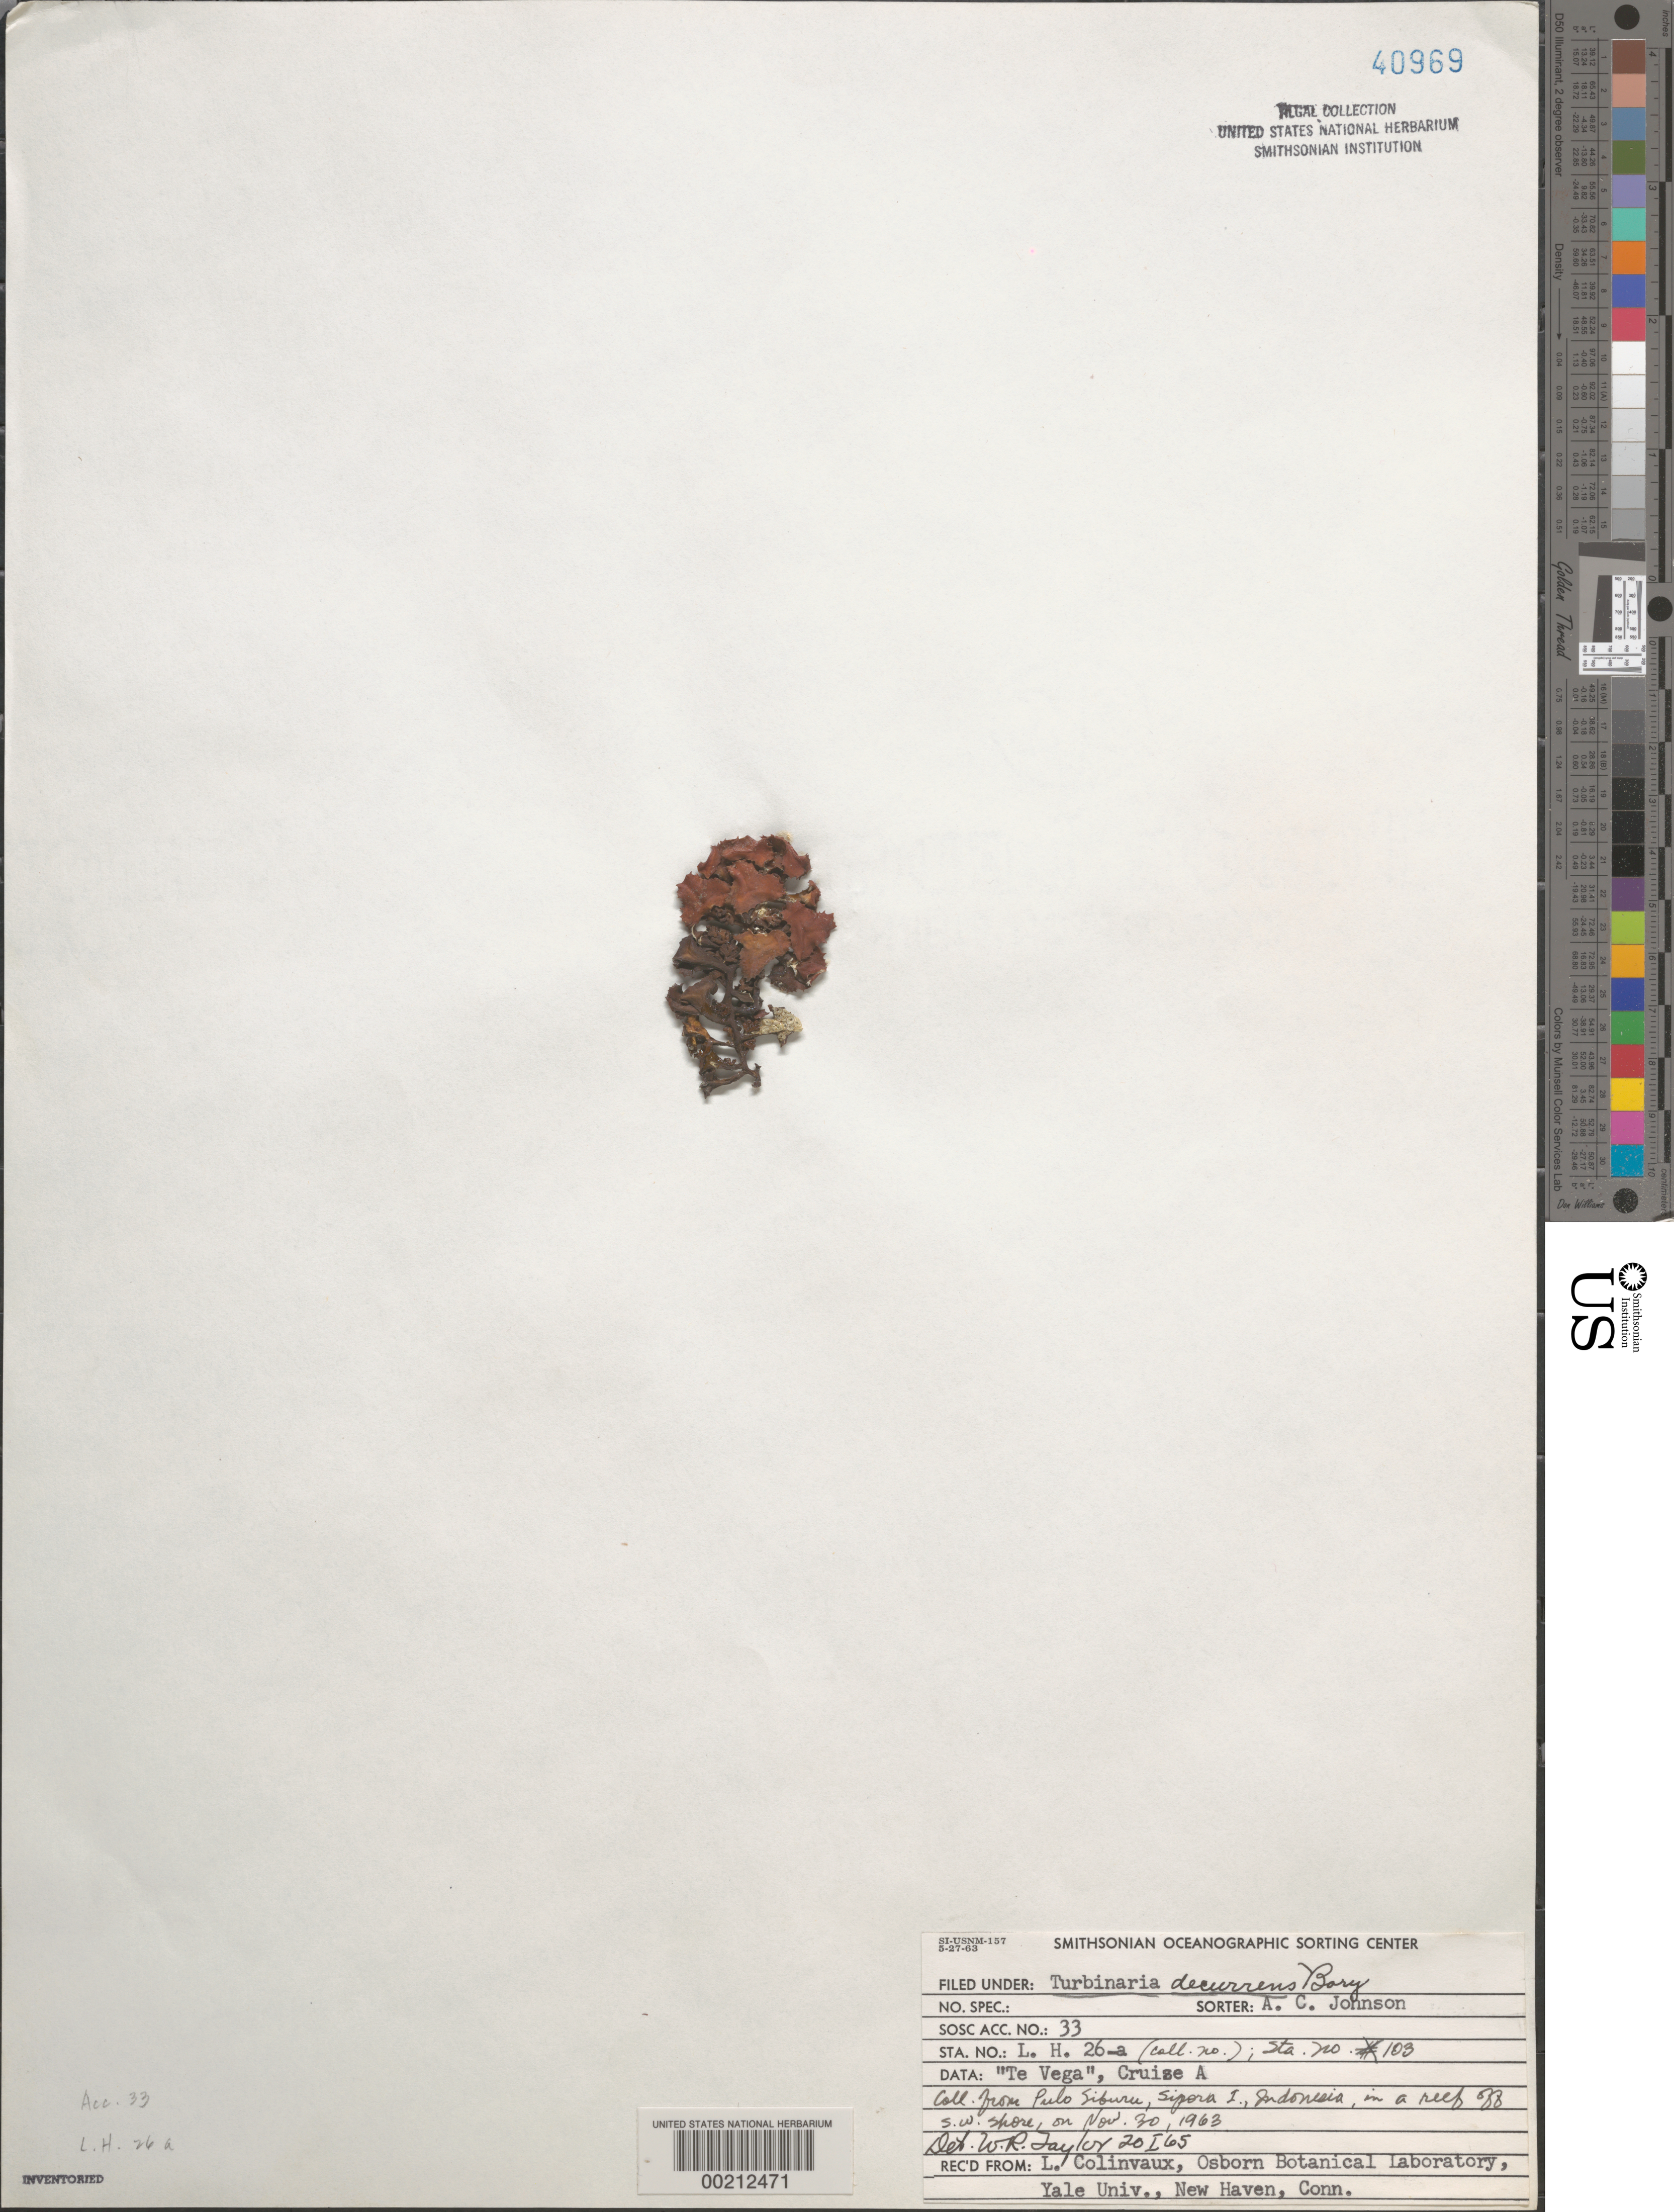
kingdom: Chromista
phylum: Ochrophyta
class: Phaeophyceae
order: Fucales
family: Sargassaceae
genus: Turbinaria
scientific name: Turbinaria decurrens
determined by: Taylor, William R.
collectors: L. Hillis-Colinvaux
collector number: LH-26a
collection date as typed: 30 Nov 1963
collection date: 1963-11-30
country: Indonesia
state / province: Sumatra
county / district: Sumatera Barat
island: Pulo Siburu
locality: North of Sipora Island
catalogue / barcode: US 40969